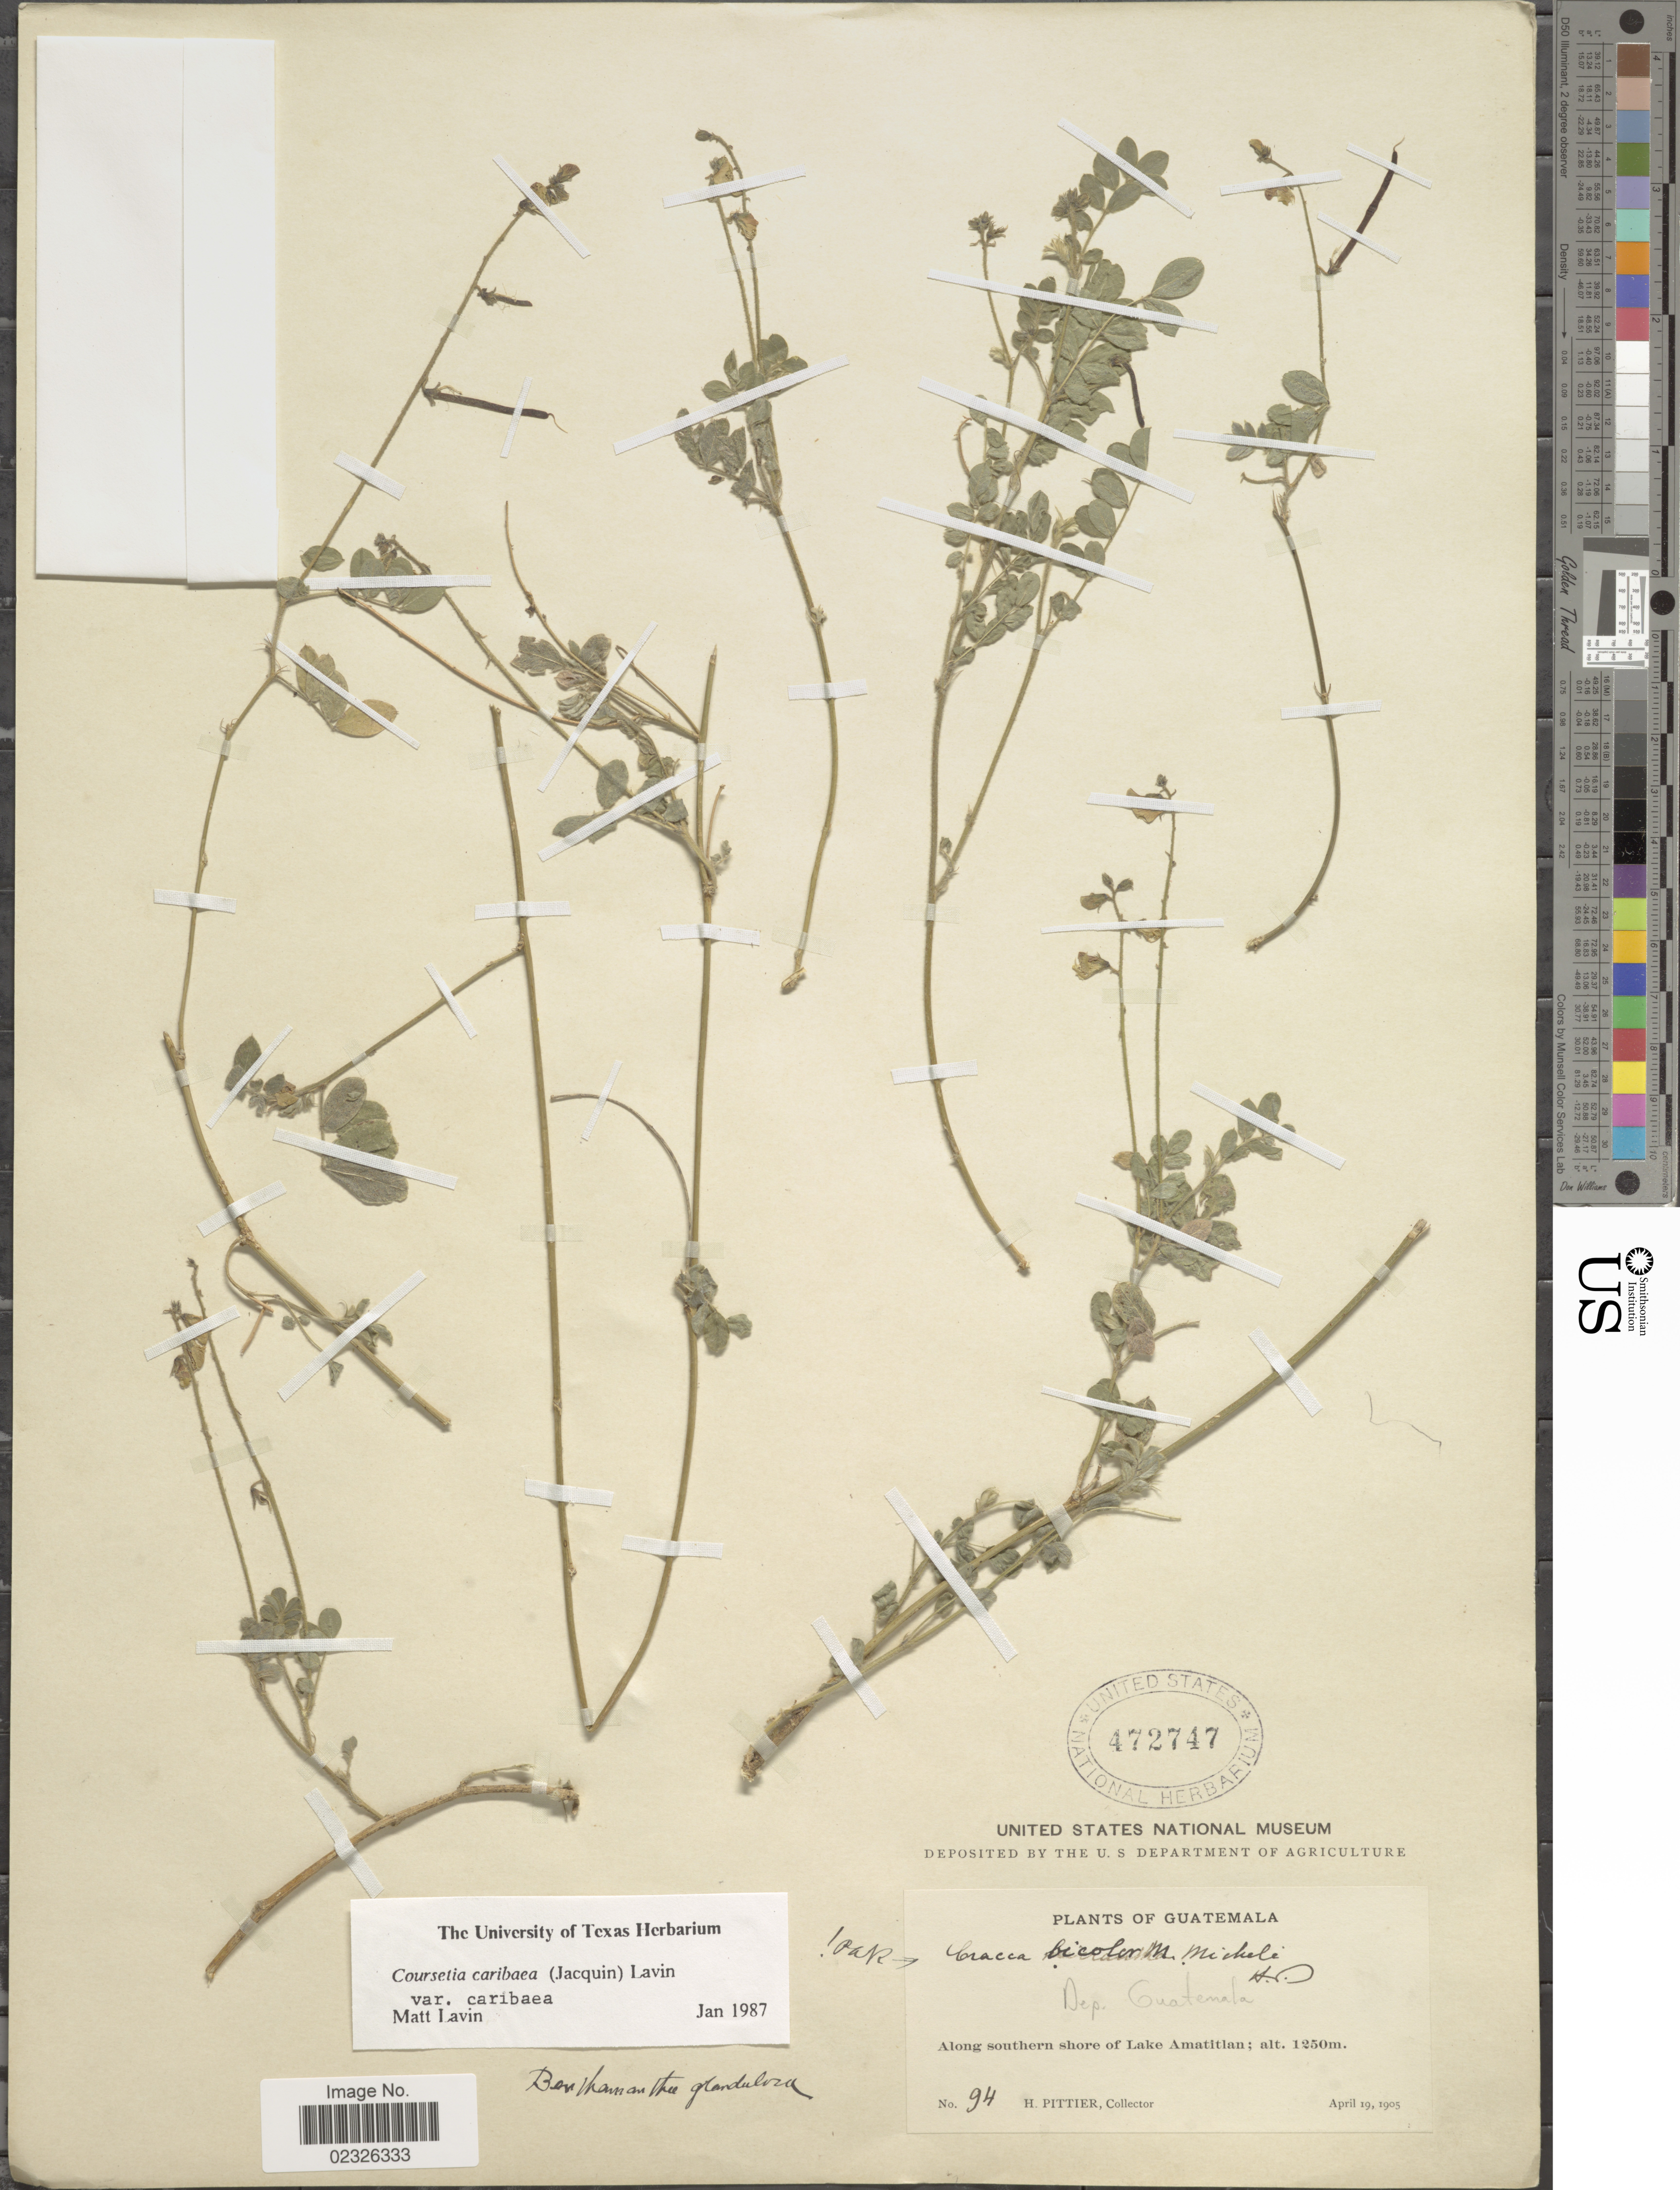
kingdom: Plantae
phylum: Tracheophyta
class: Magnoliopsida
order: Fabales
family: Fabaceae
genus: Coursetia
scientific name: Coursetia caribaea var. caribaea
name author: (Jacq.) Lavin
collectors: H. F. Pittier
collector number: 94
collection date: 1905-04-19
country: Guatemala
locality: Along southern shore of Lake Amatitlan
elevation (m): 1250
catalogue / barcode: US 472747